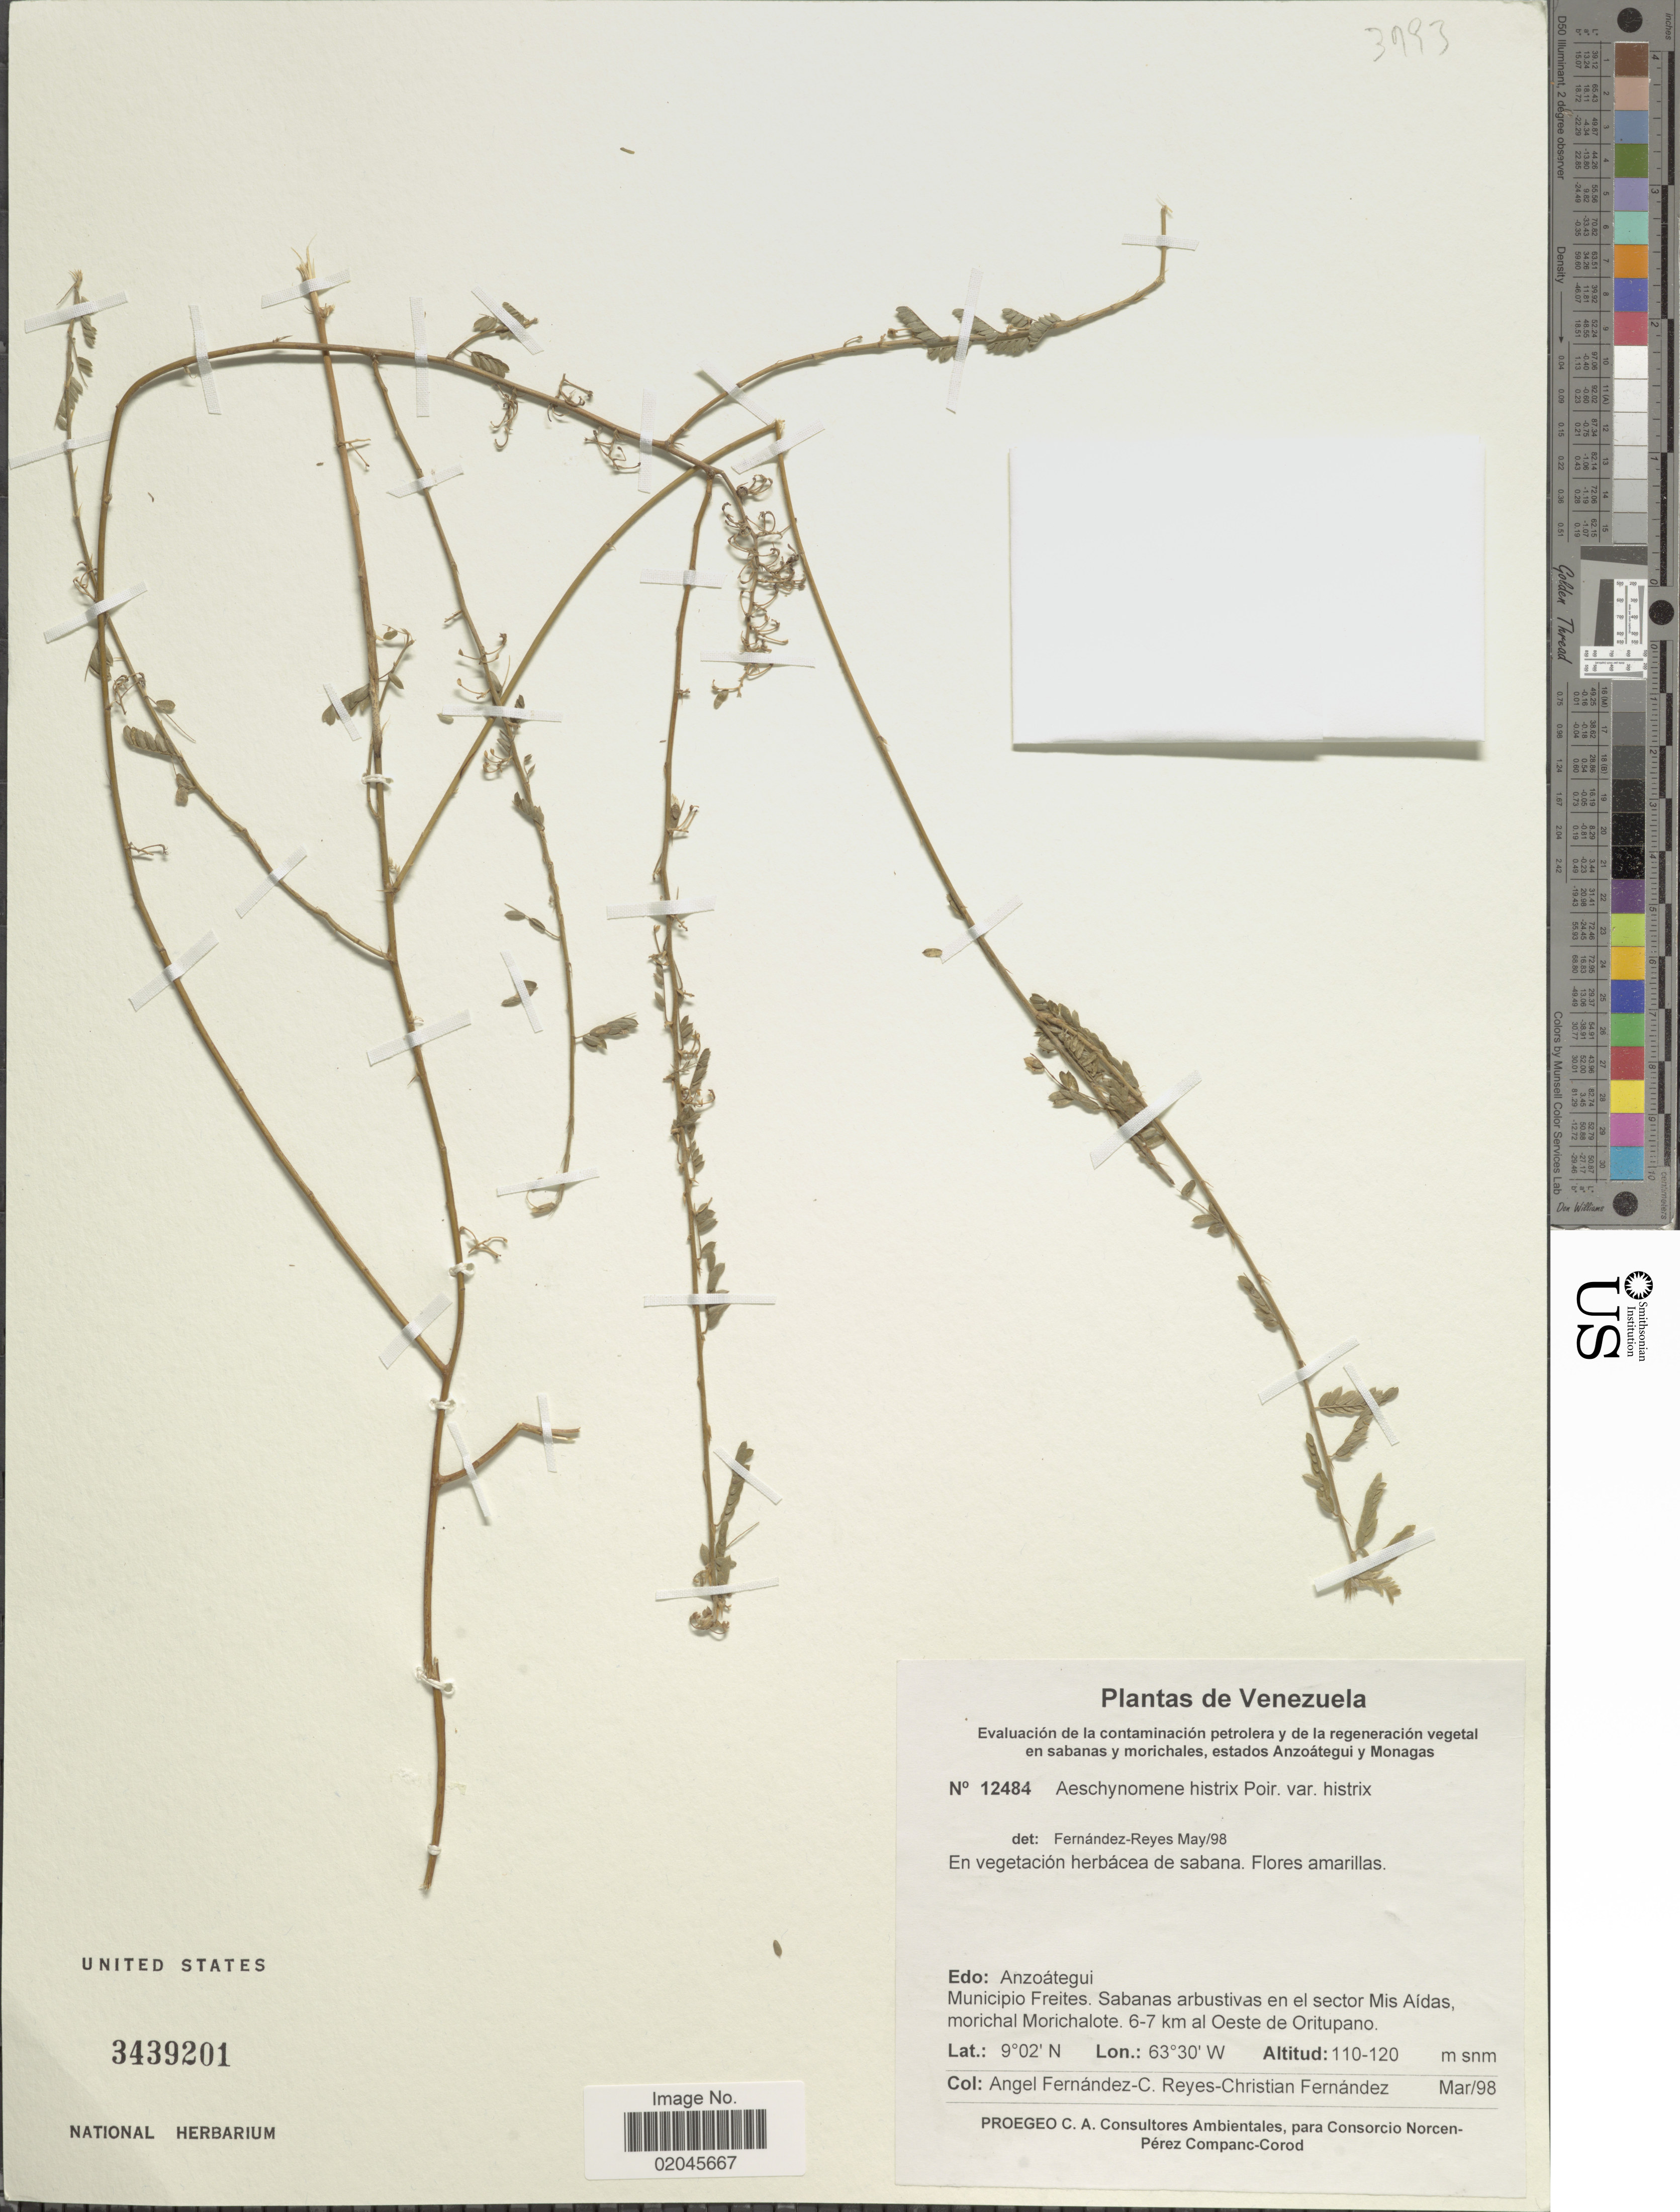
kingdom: Plantae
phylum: Tracheophyta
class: Magnoliopsida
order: Fabales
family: Fabaceae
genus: Aeschynomene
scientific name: Aeschynomene histrix var. histrix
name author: Poir.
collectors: Á. Fernández & R. Fernández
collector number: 12484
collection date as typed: Transcribed d/m/y: /3/98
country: Venezuela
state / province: Anzoategui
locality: Municipio Freites, Sabanas arbustivas en el sector Mis Aidas, morichal Morichalote, 6-7 km al Oeste de Oritupano.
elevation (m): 110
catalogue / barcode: US 3439201